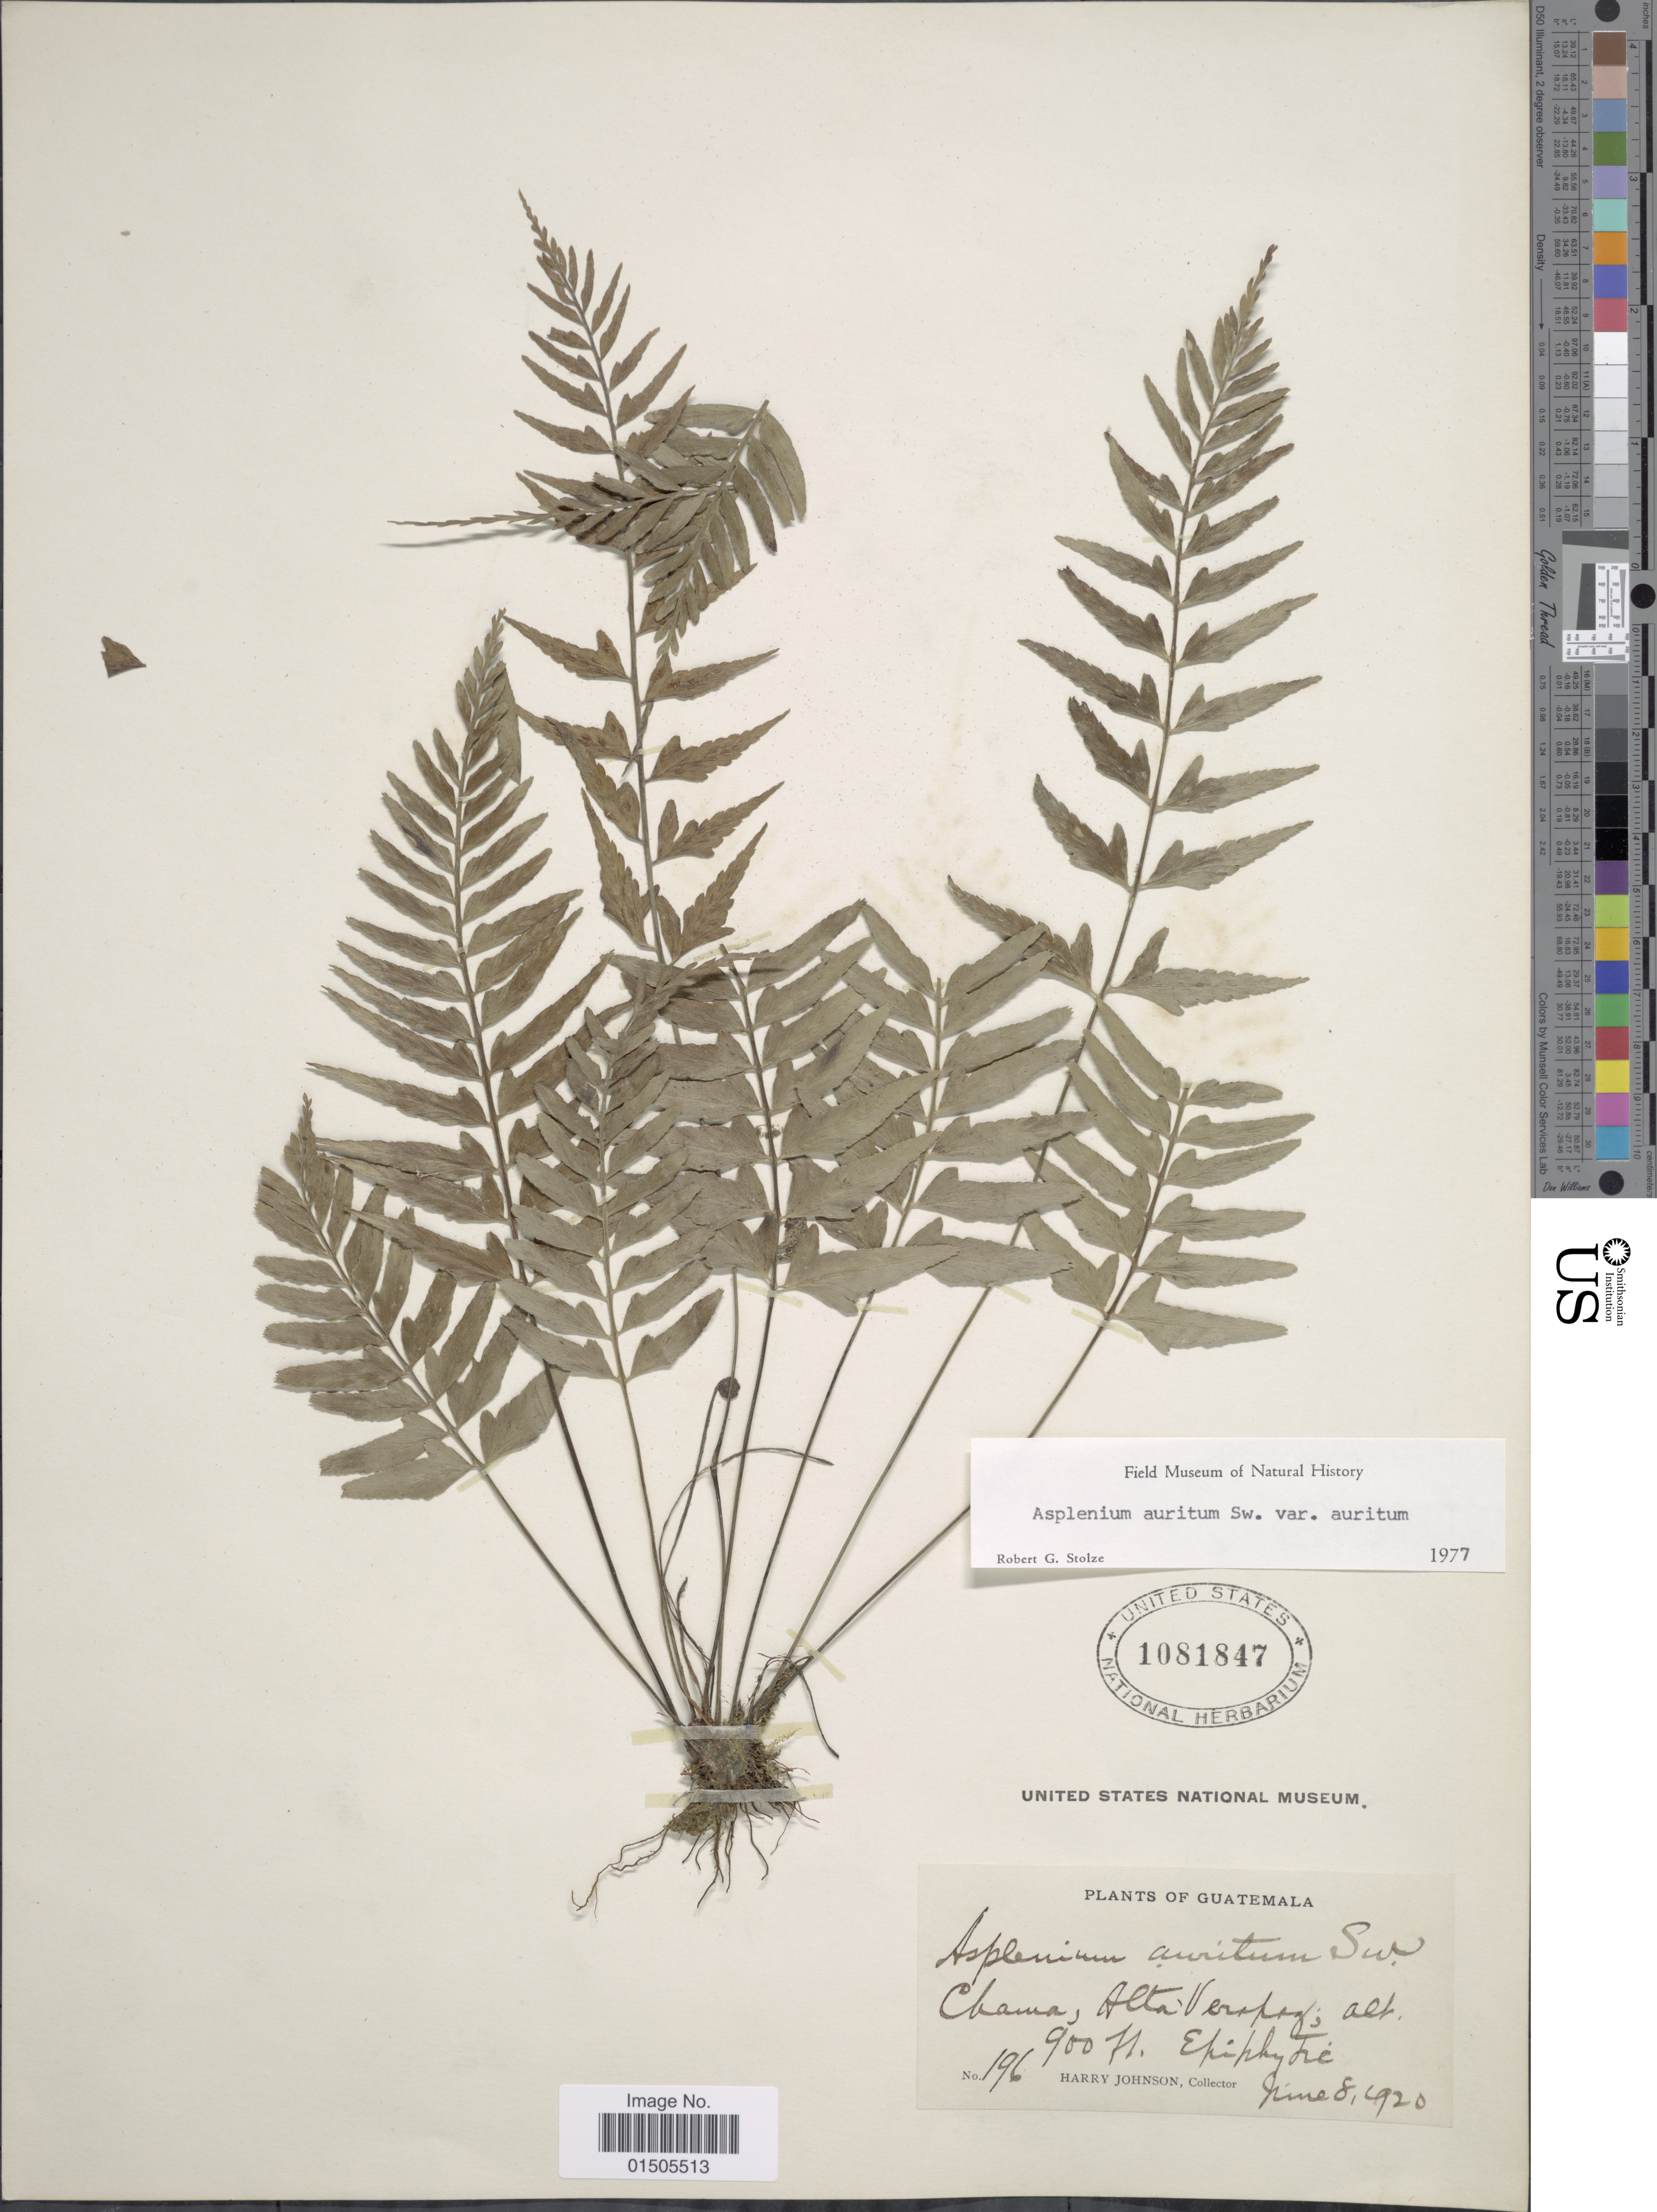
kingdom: Plantae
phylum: Tracheophyta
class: Polypodiopsida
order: Polypodiales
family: Aspleniaceae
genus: Asplenium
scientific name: Asplenium auritum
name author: Sw.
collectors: H. Johnson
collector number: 196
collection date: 1920-06-08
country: Guatemala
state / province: Alta Verapaz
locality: Chama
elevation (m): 274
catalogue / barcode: US 1081847